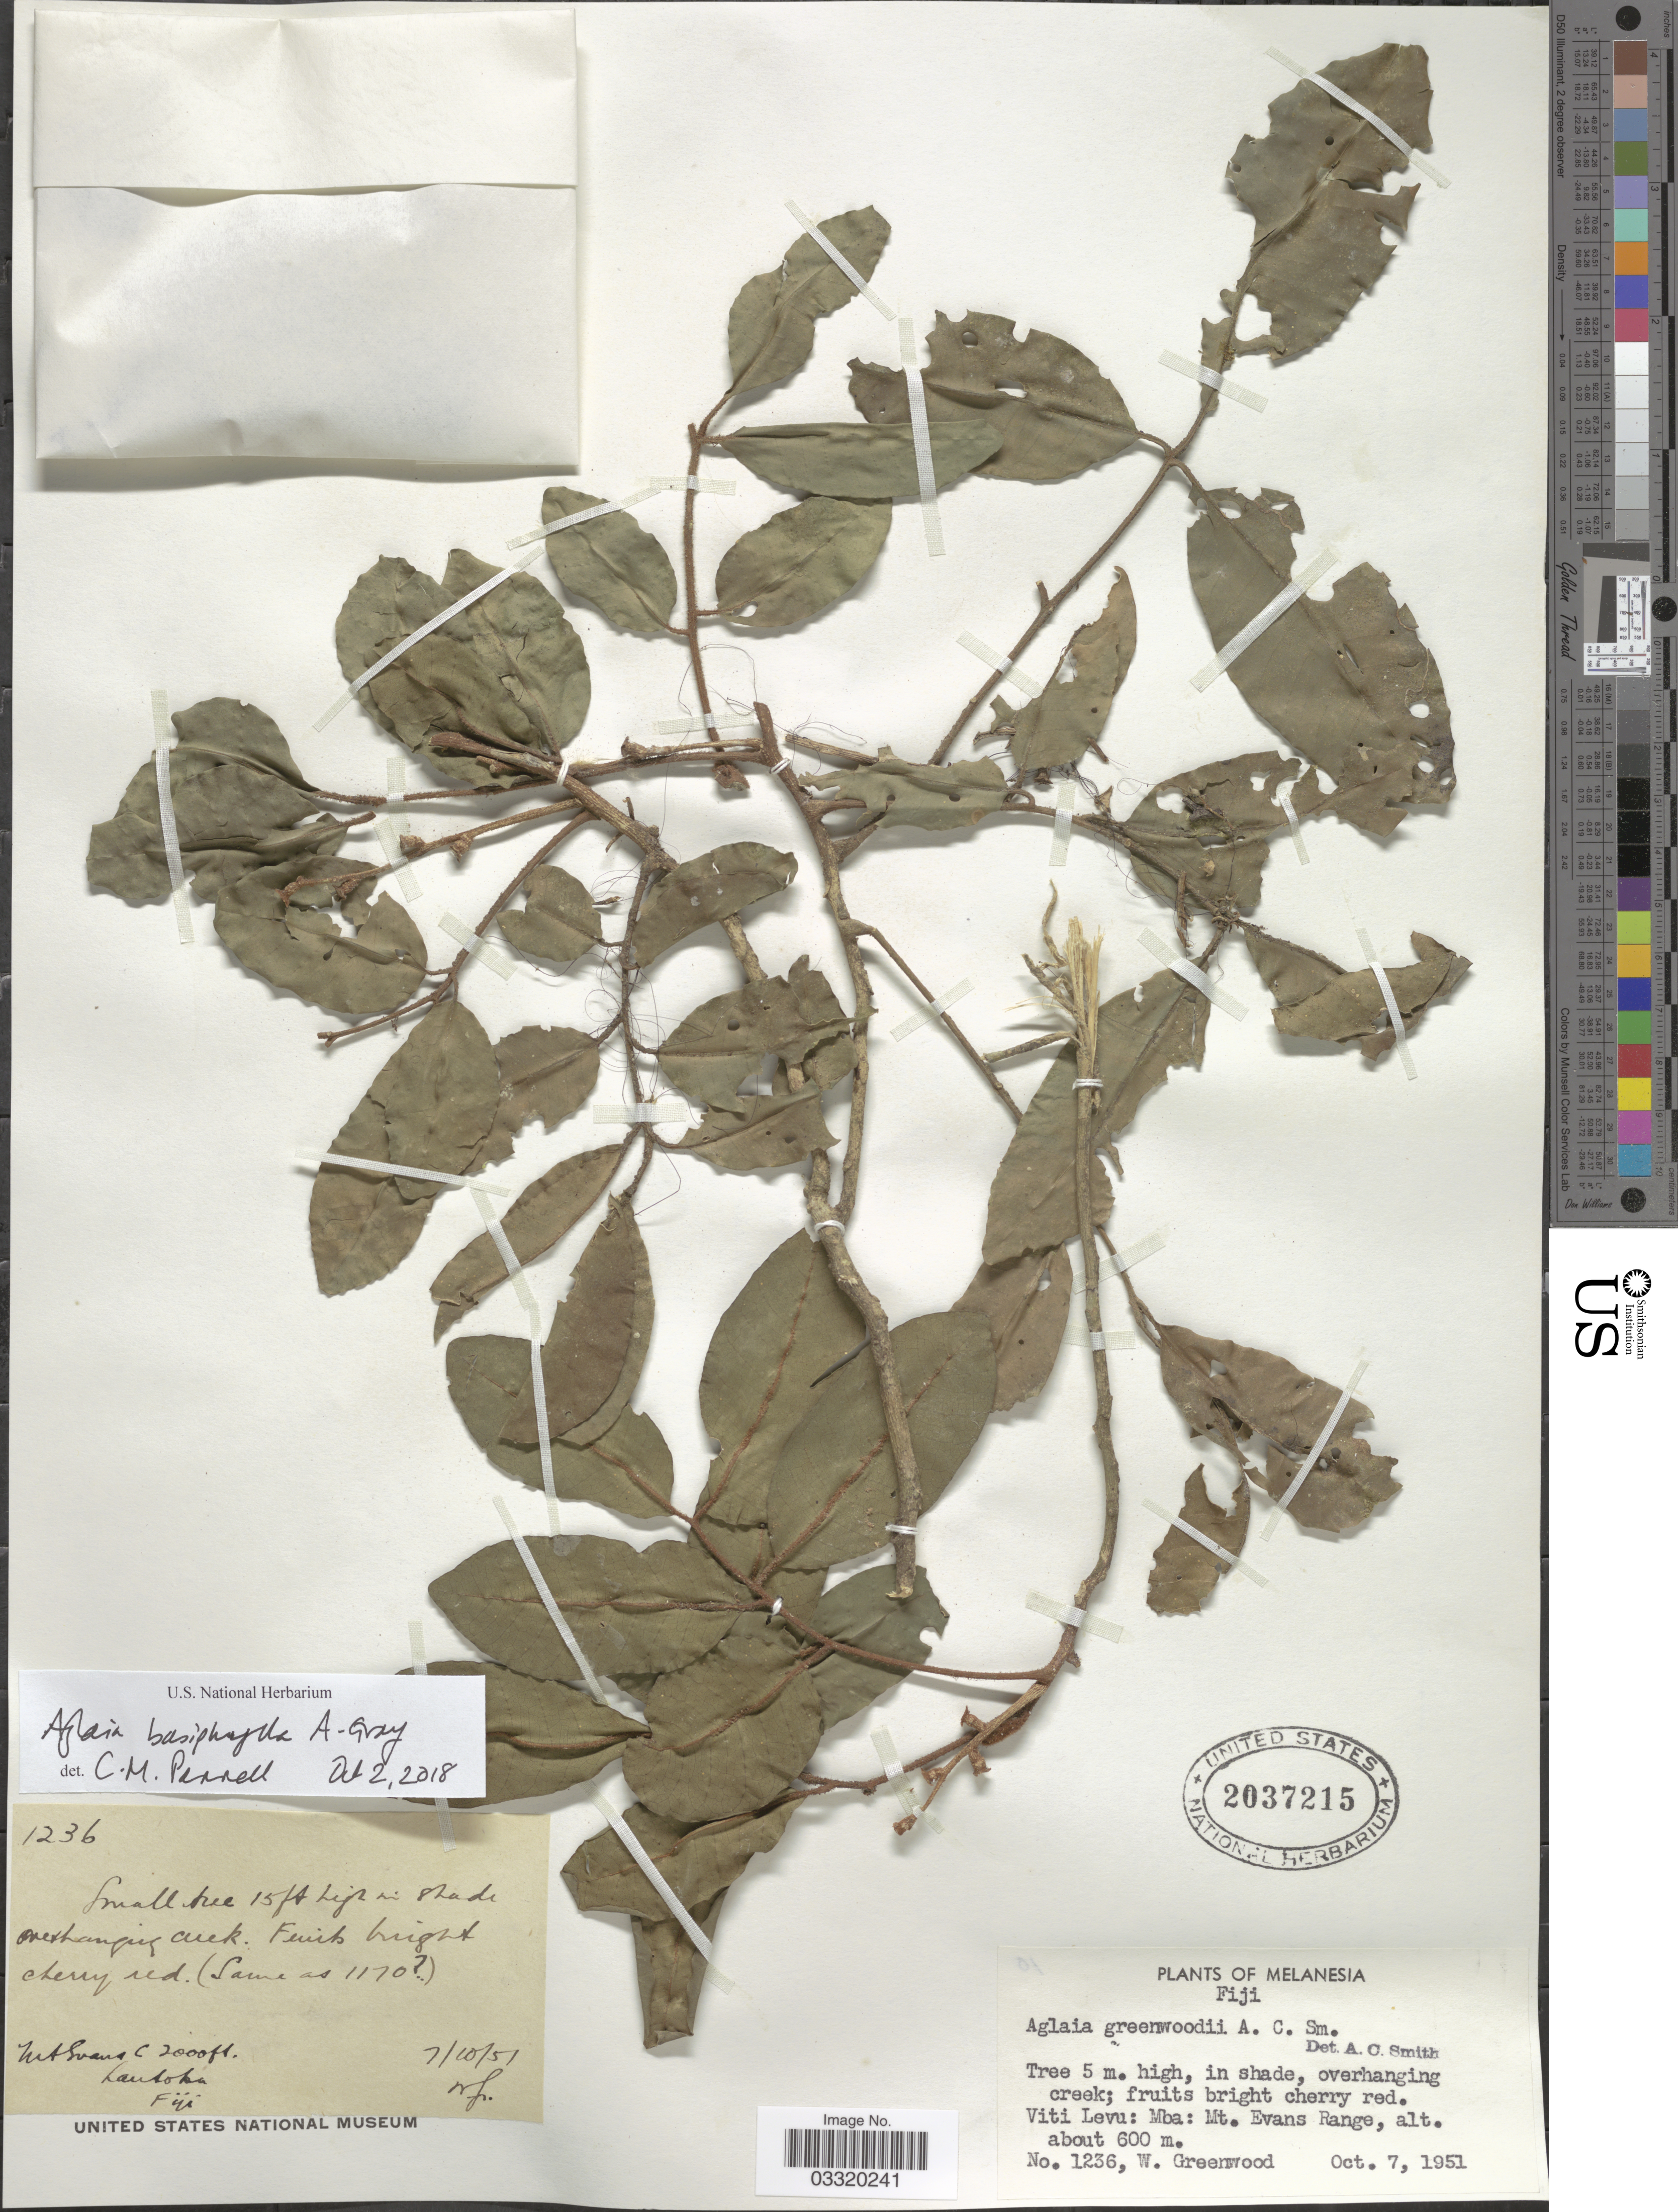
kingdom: Plantae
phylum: Tracheophyta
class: Magnoliopsida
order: Sapindales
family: Meliaceae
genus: Aglaia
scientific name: Aglaia basiphylla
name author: A. Gray in Wilkes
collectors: W. Greenwood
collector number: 1236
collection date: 1951-10-07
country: Fiji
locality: Melanesia. Viti Levu: Mba: Mt. Evans Range. Lautoka.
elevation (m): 600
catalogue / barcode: US 2037215